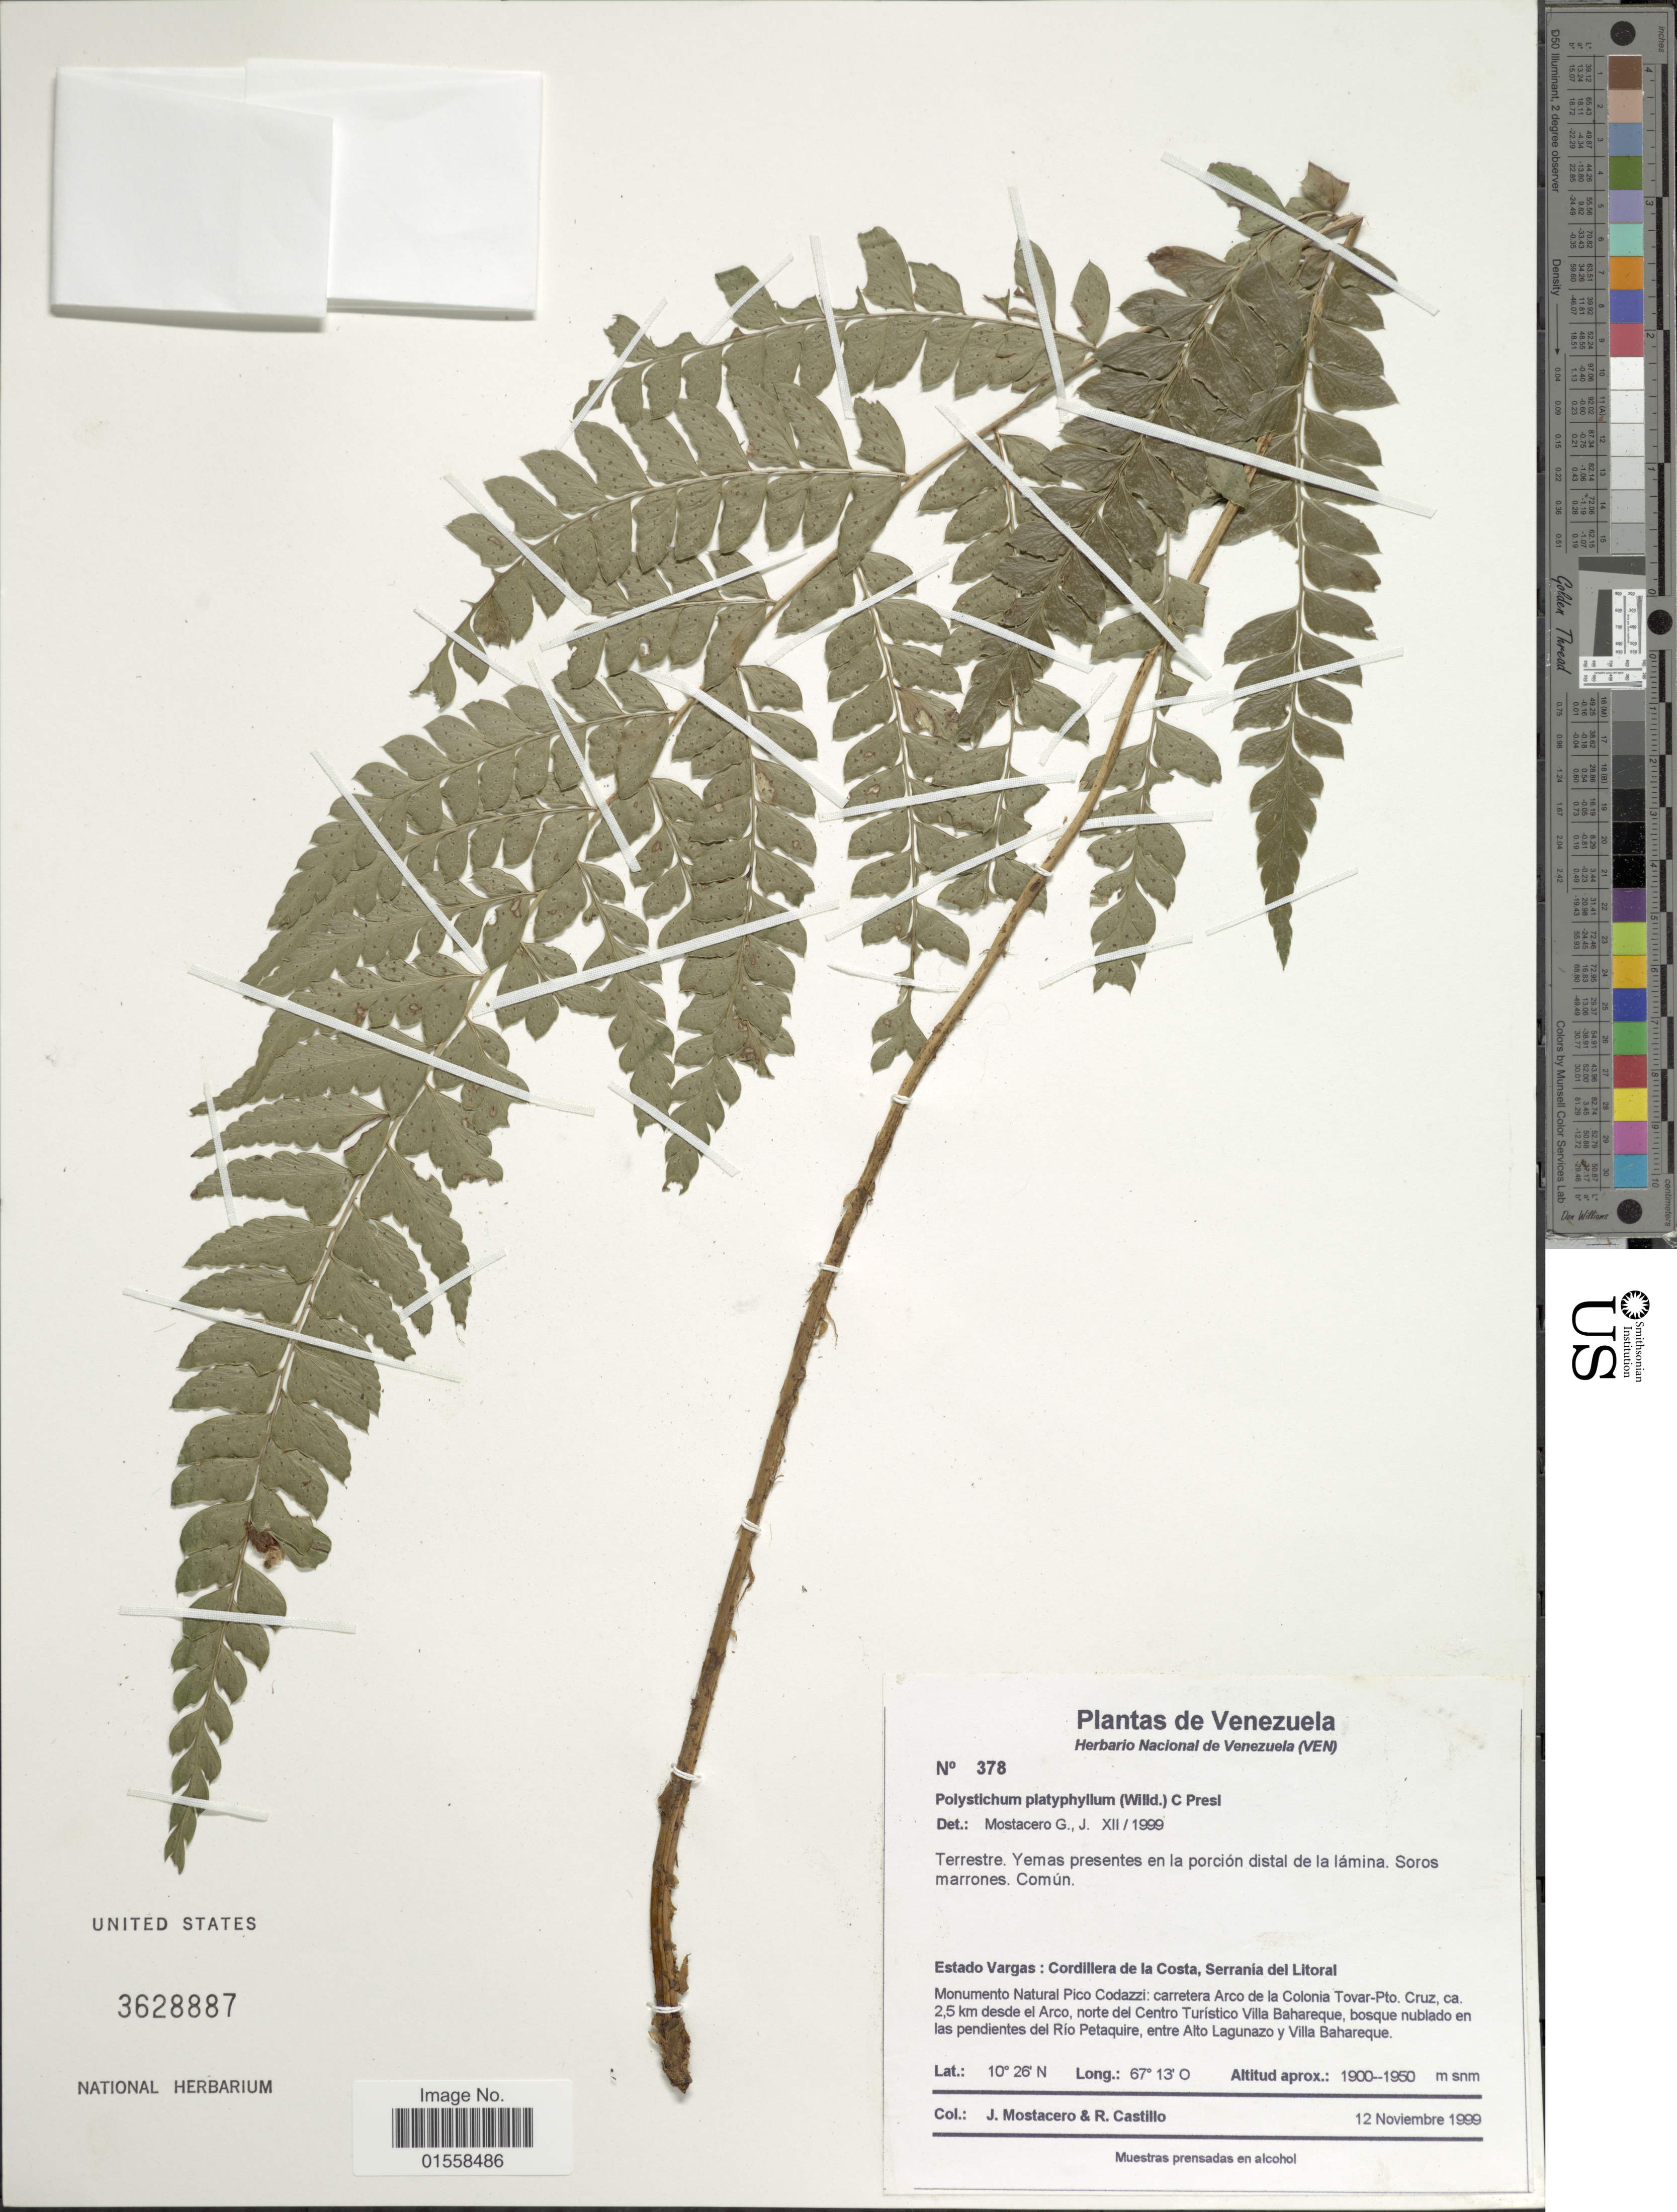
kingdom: Plantae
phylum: Tracheophyta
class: Polypodiopsida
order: Polypodiales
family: Dryopteridaceae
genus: Polystichum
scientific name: Polystichum platyphyllum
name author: (Willd.) C. Presl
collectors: J. Mostacero & R. Castillo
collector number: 378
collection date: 1999-11-12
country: Venezuela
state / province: Vargas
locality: Venezuela, Estado Vargas: Crodillera de la Costa, Serrania del Litoral, Monumento Natural Pico Codazzi: carretera Arco de la Colonia Tovar-Pto, Cruz, ca. 2,5 km desde el Arco, norte del Centro Turistico Villa Bahareque, bosque nublado en las pendientes del Rio Petaquire, entre Alto Lagunazo y Villa Bahareque.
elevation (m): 1900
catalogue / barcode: US 3628887